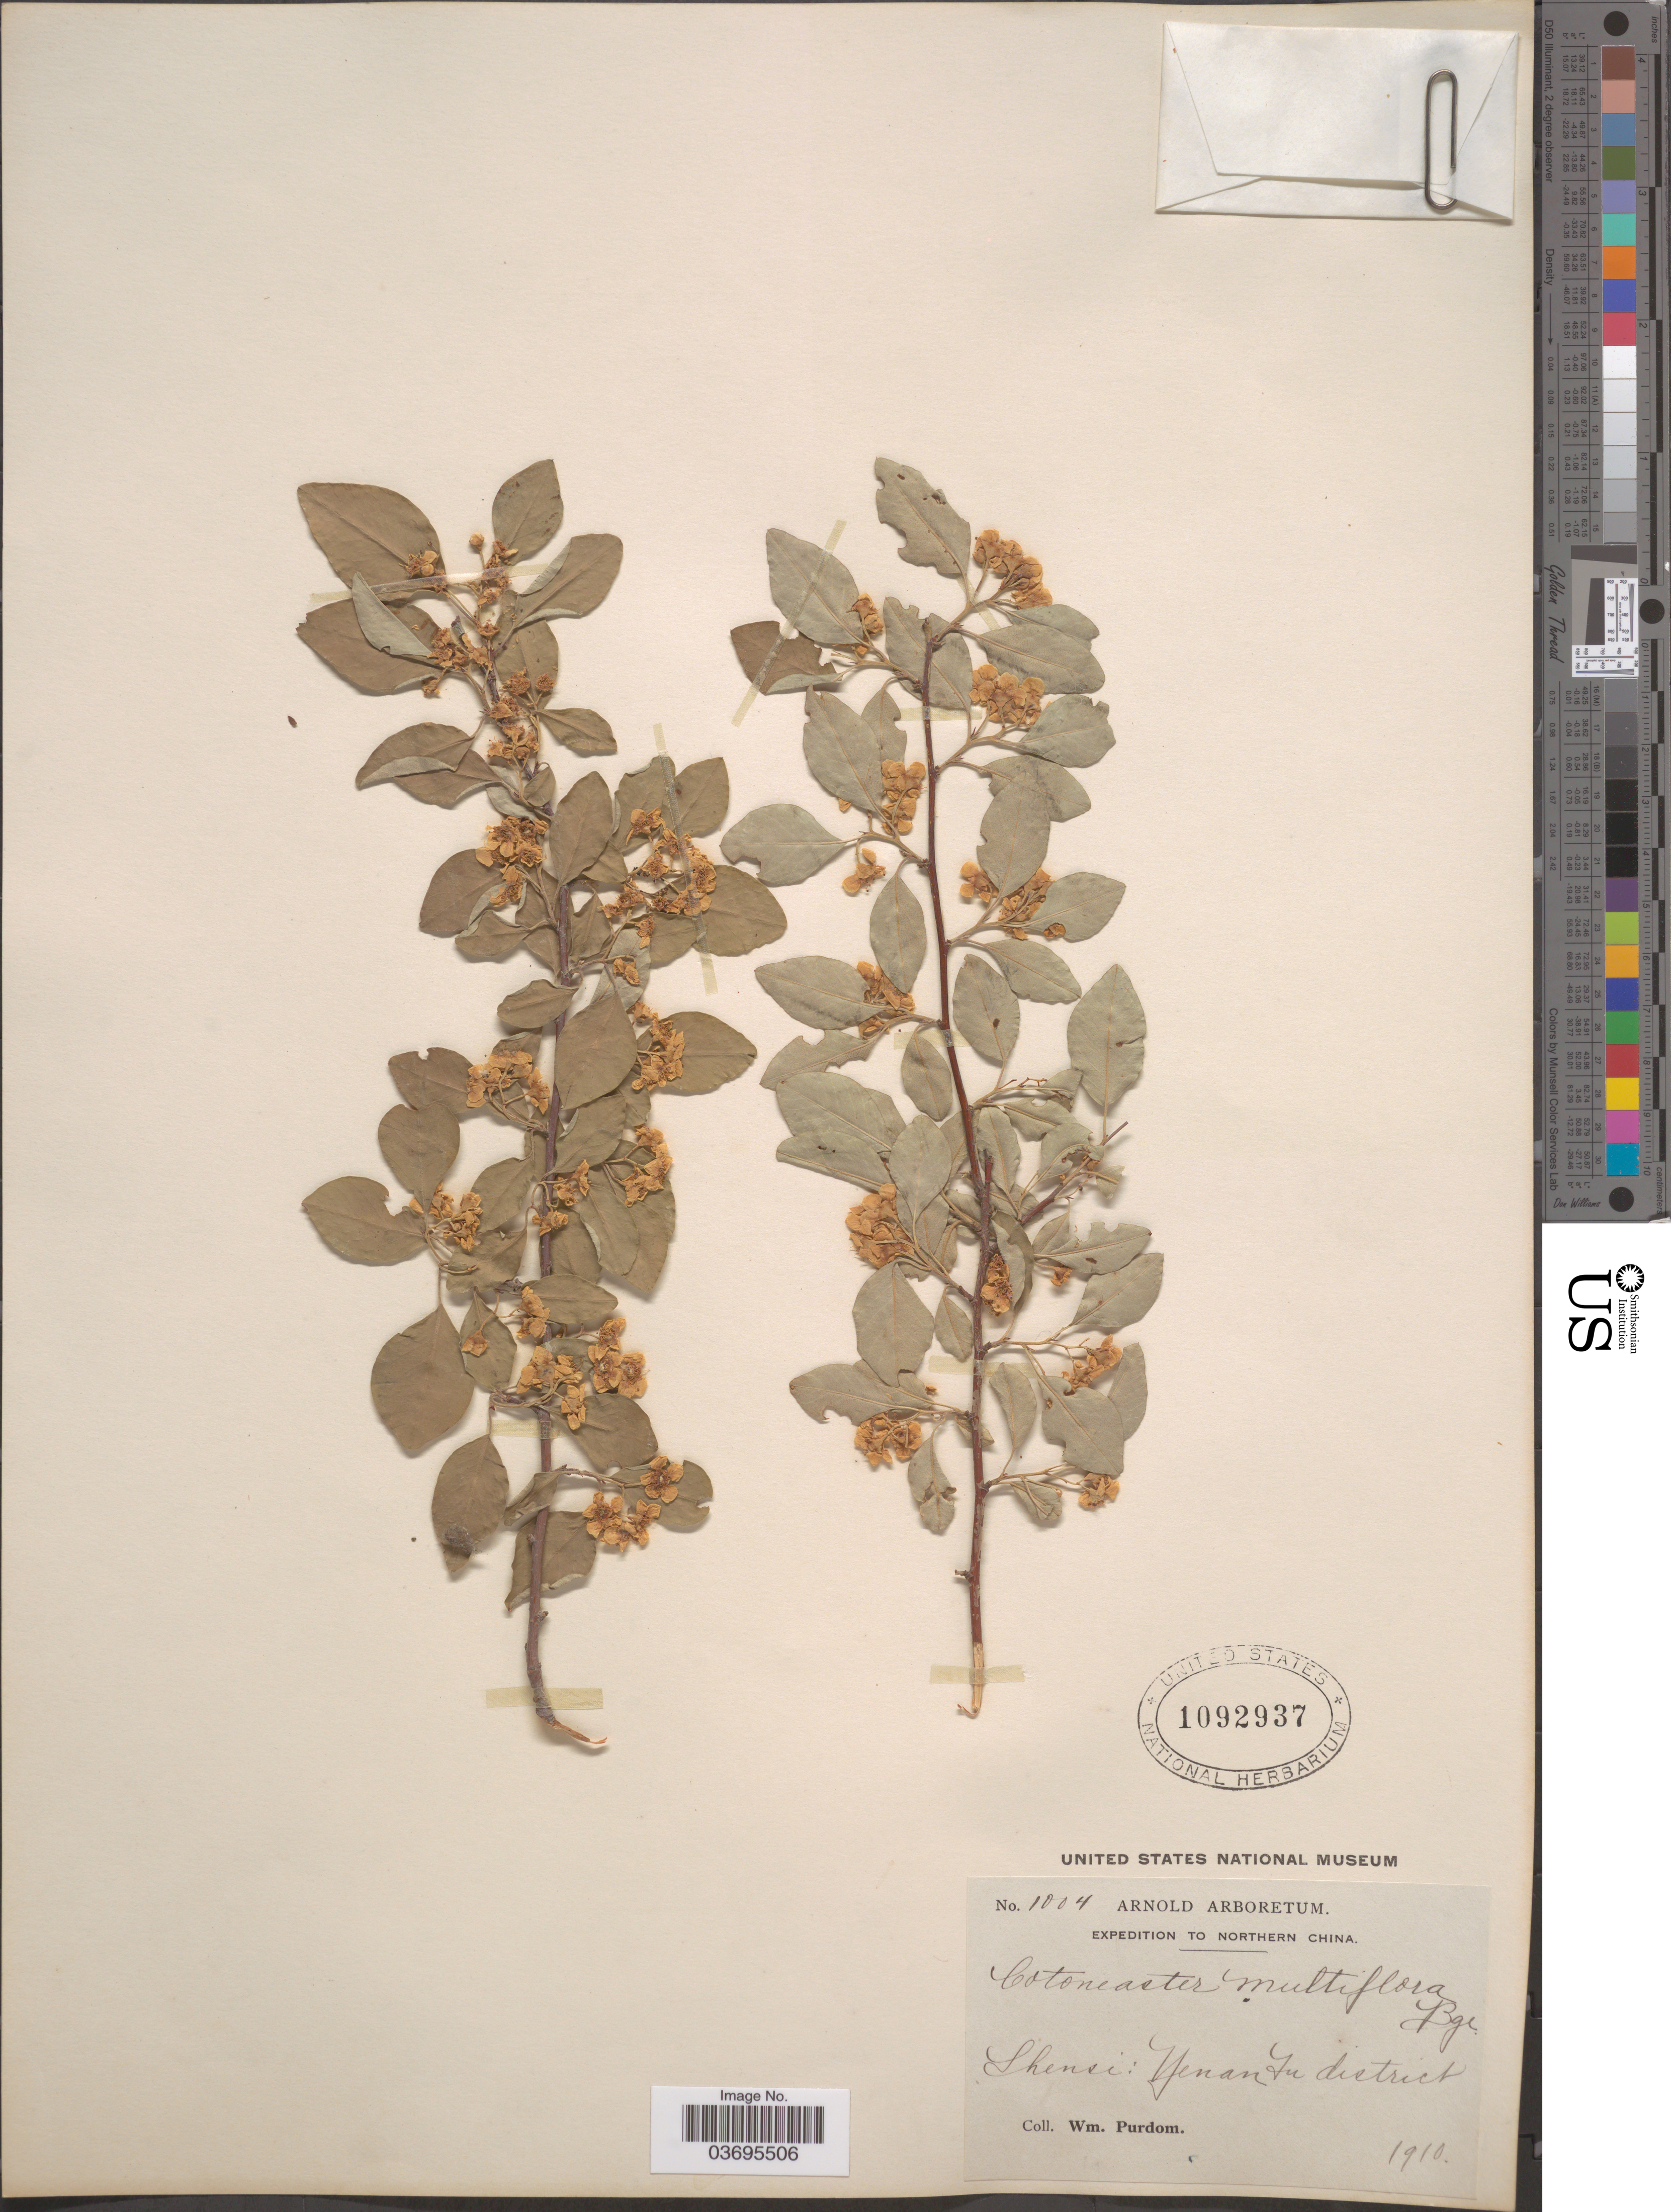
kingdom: Plantae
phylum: Tracheophyta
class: Magnoliopsida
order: Rosales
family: Rosaceae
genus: Cotoneaster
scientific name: Cotoneaster multiflora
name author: Bunge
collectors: W. Purdom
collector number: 1004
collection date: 1910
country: China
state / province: Shaanxi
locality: Northern China. Shensi: Yenan Fu district.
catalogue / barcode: US 1092937